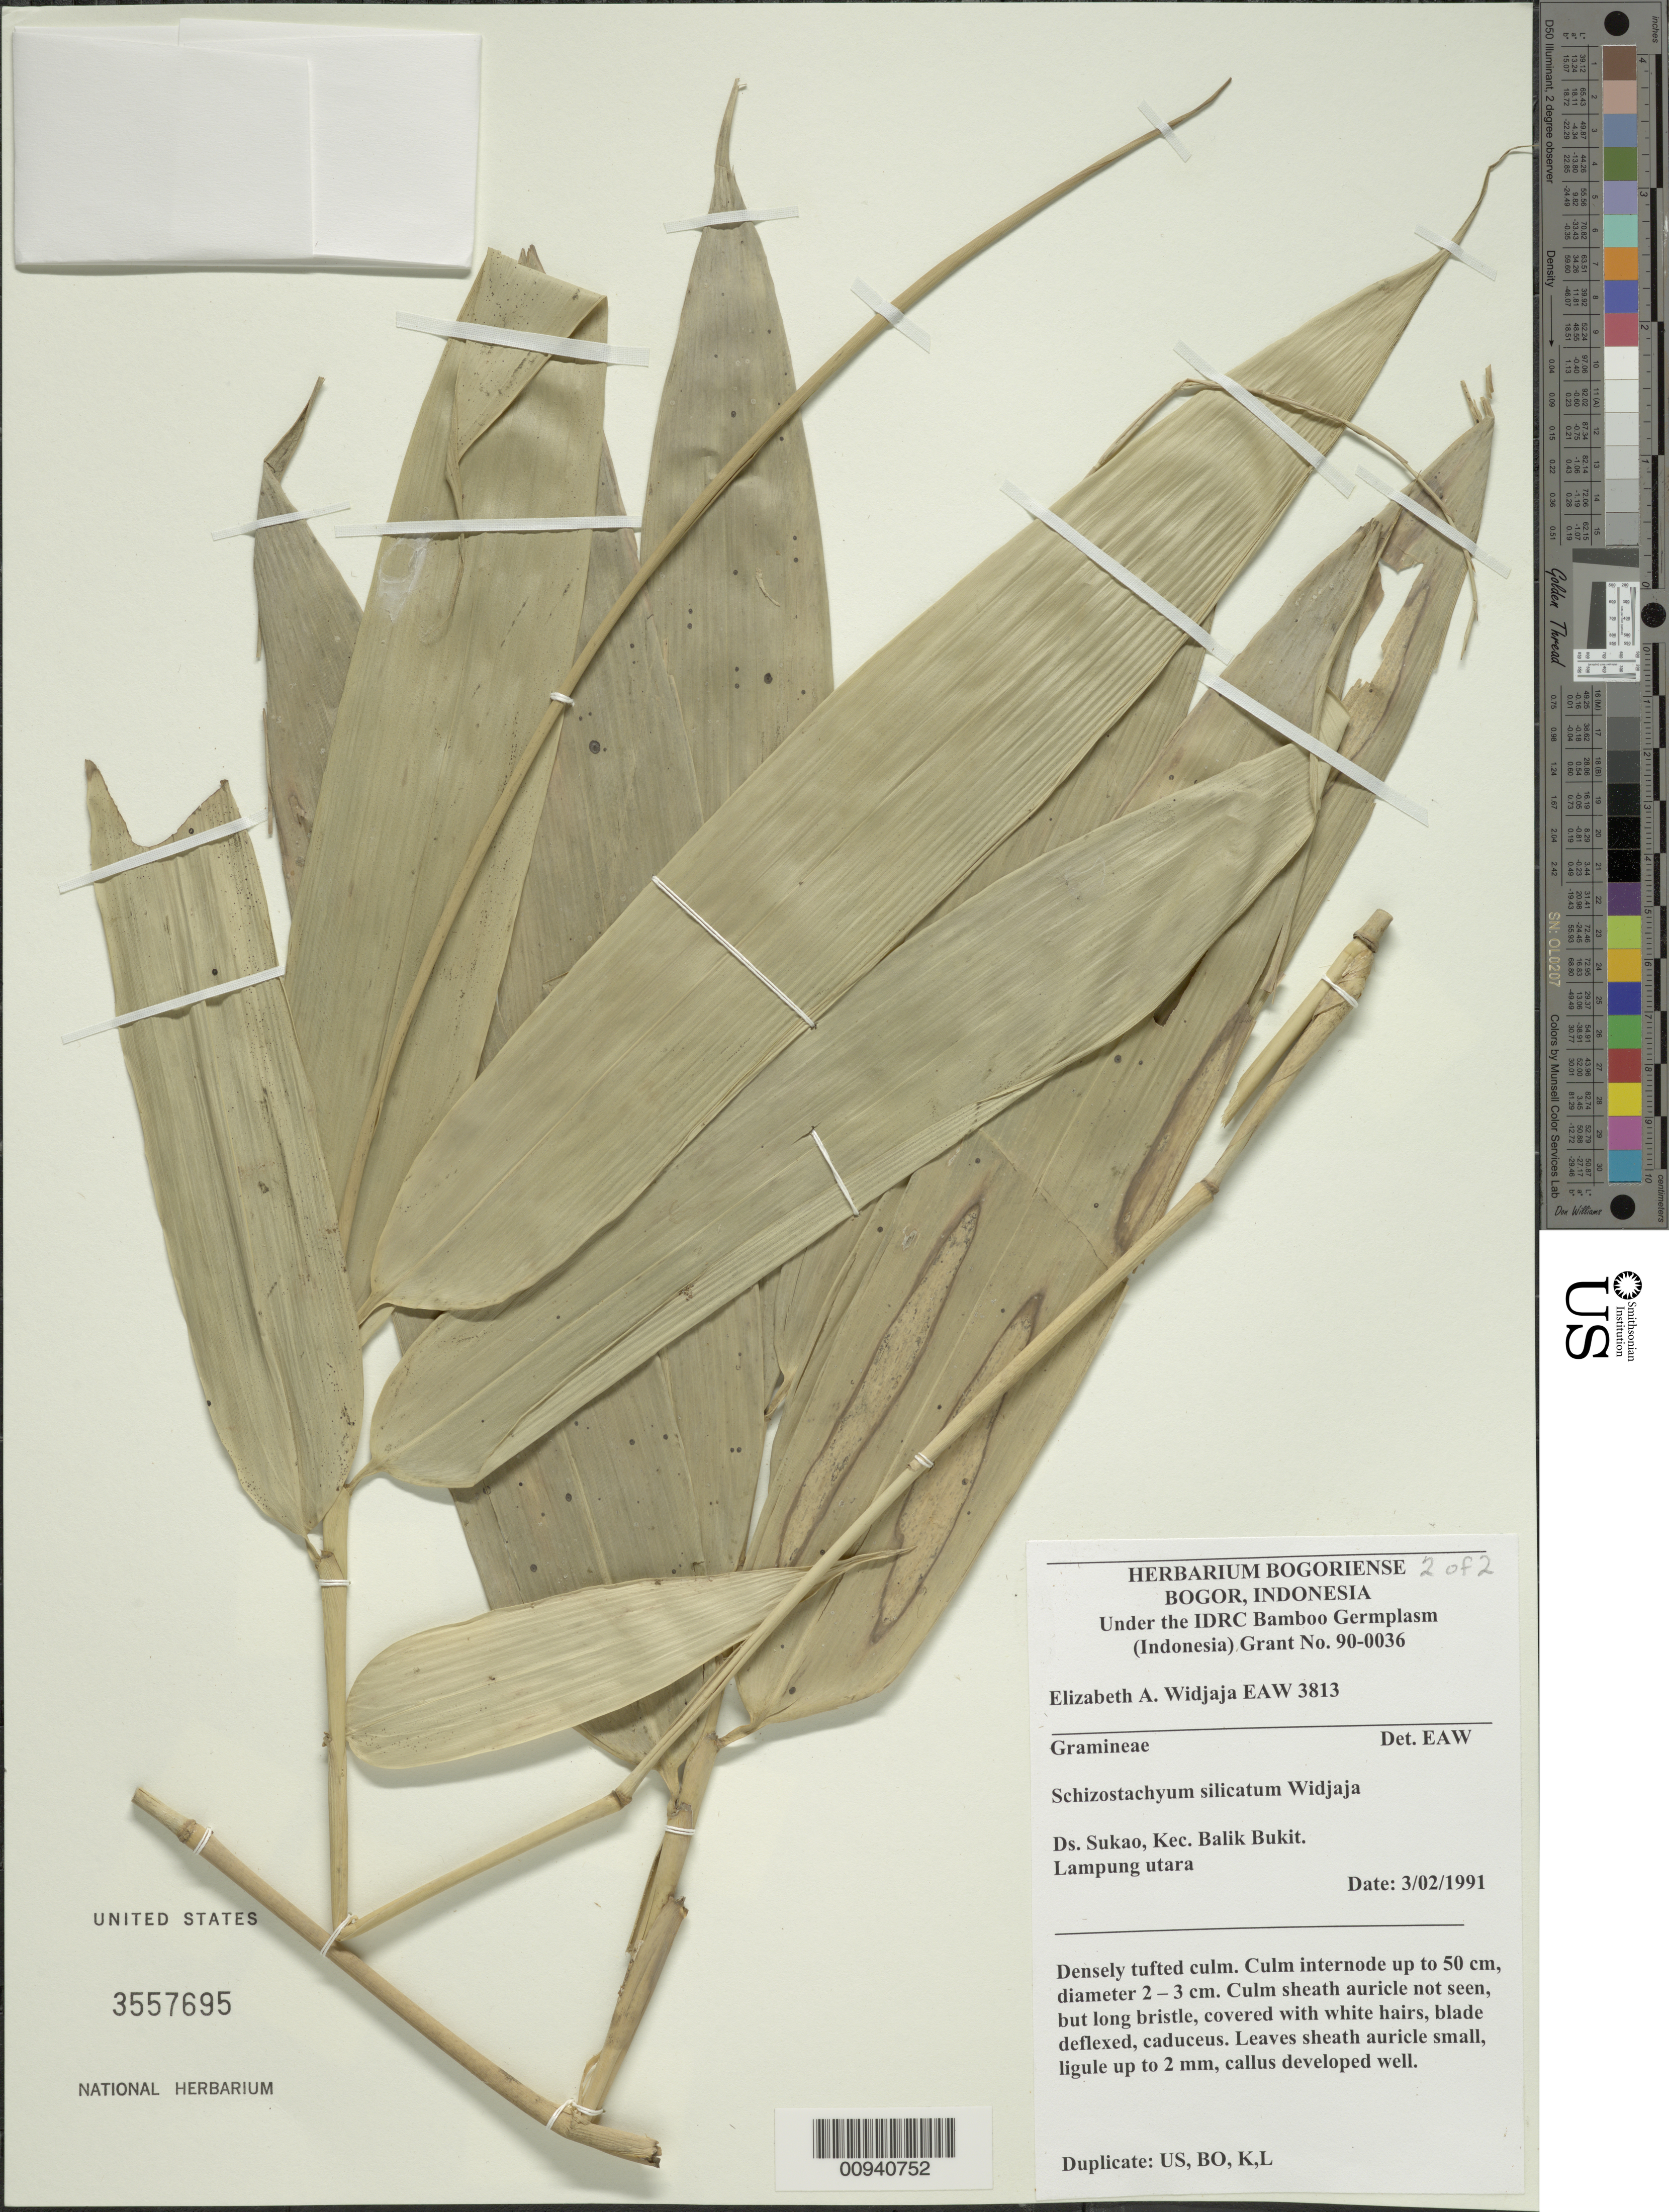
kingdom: Plantae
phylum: Tracheophyta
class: Liliopsida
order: Poales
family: Poaceae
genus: Schizostachyum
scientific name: Schizostachyum silicatum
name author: Widjaja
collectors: E. A. Widjaja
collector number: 3813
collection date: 1991-02-03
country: Indonesia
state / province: Sumatra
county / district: Lampung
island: Sumatra Island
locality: Ds. Sukao, Kec. Balik Bukit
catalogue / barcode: US 3557695